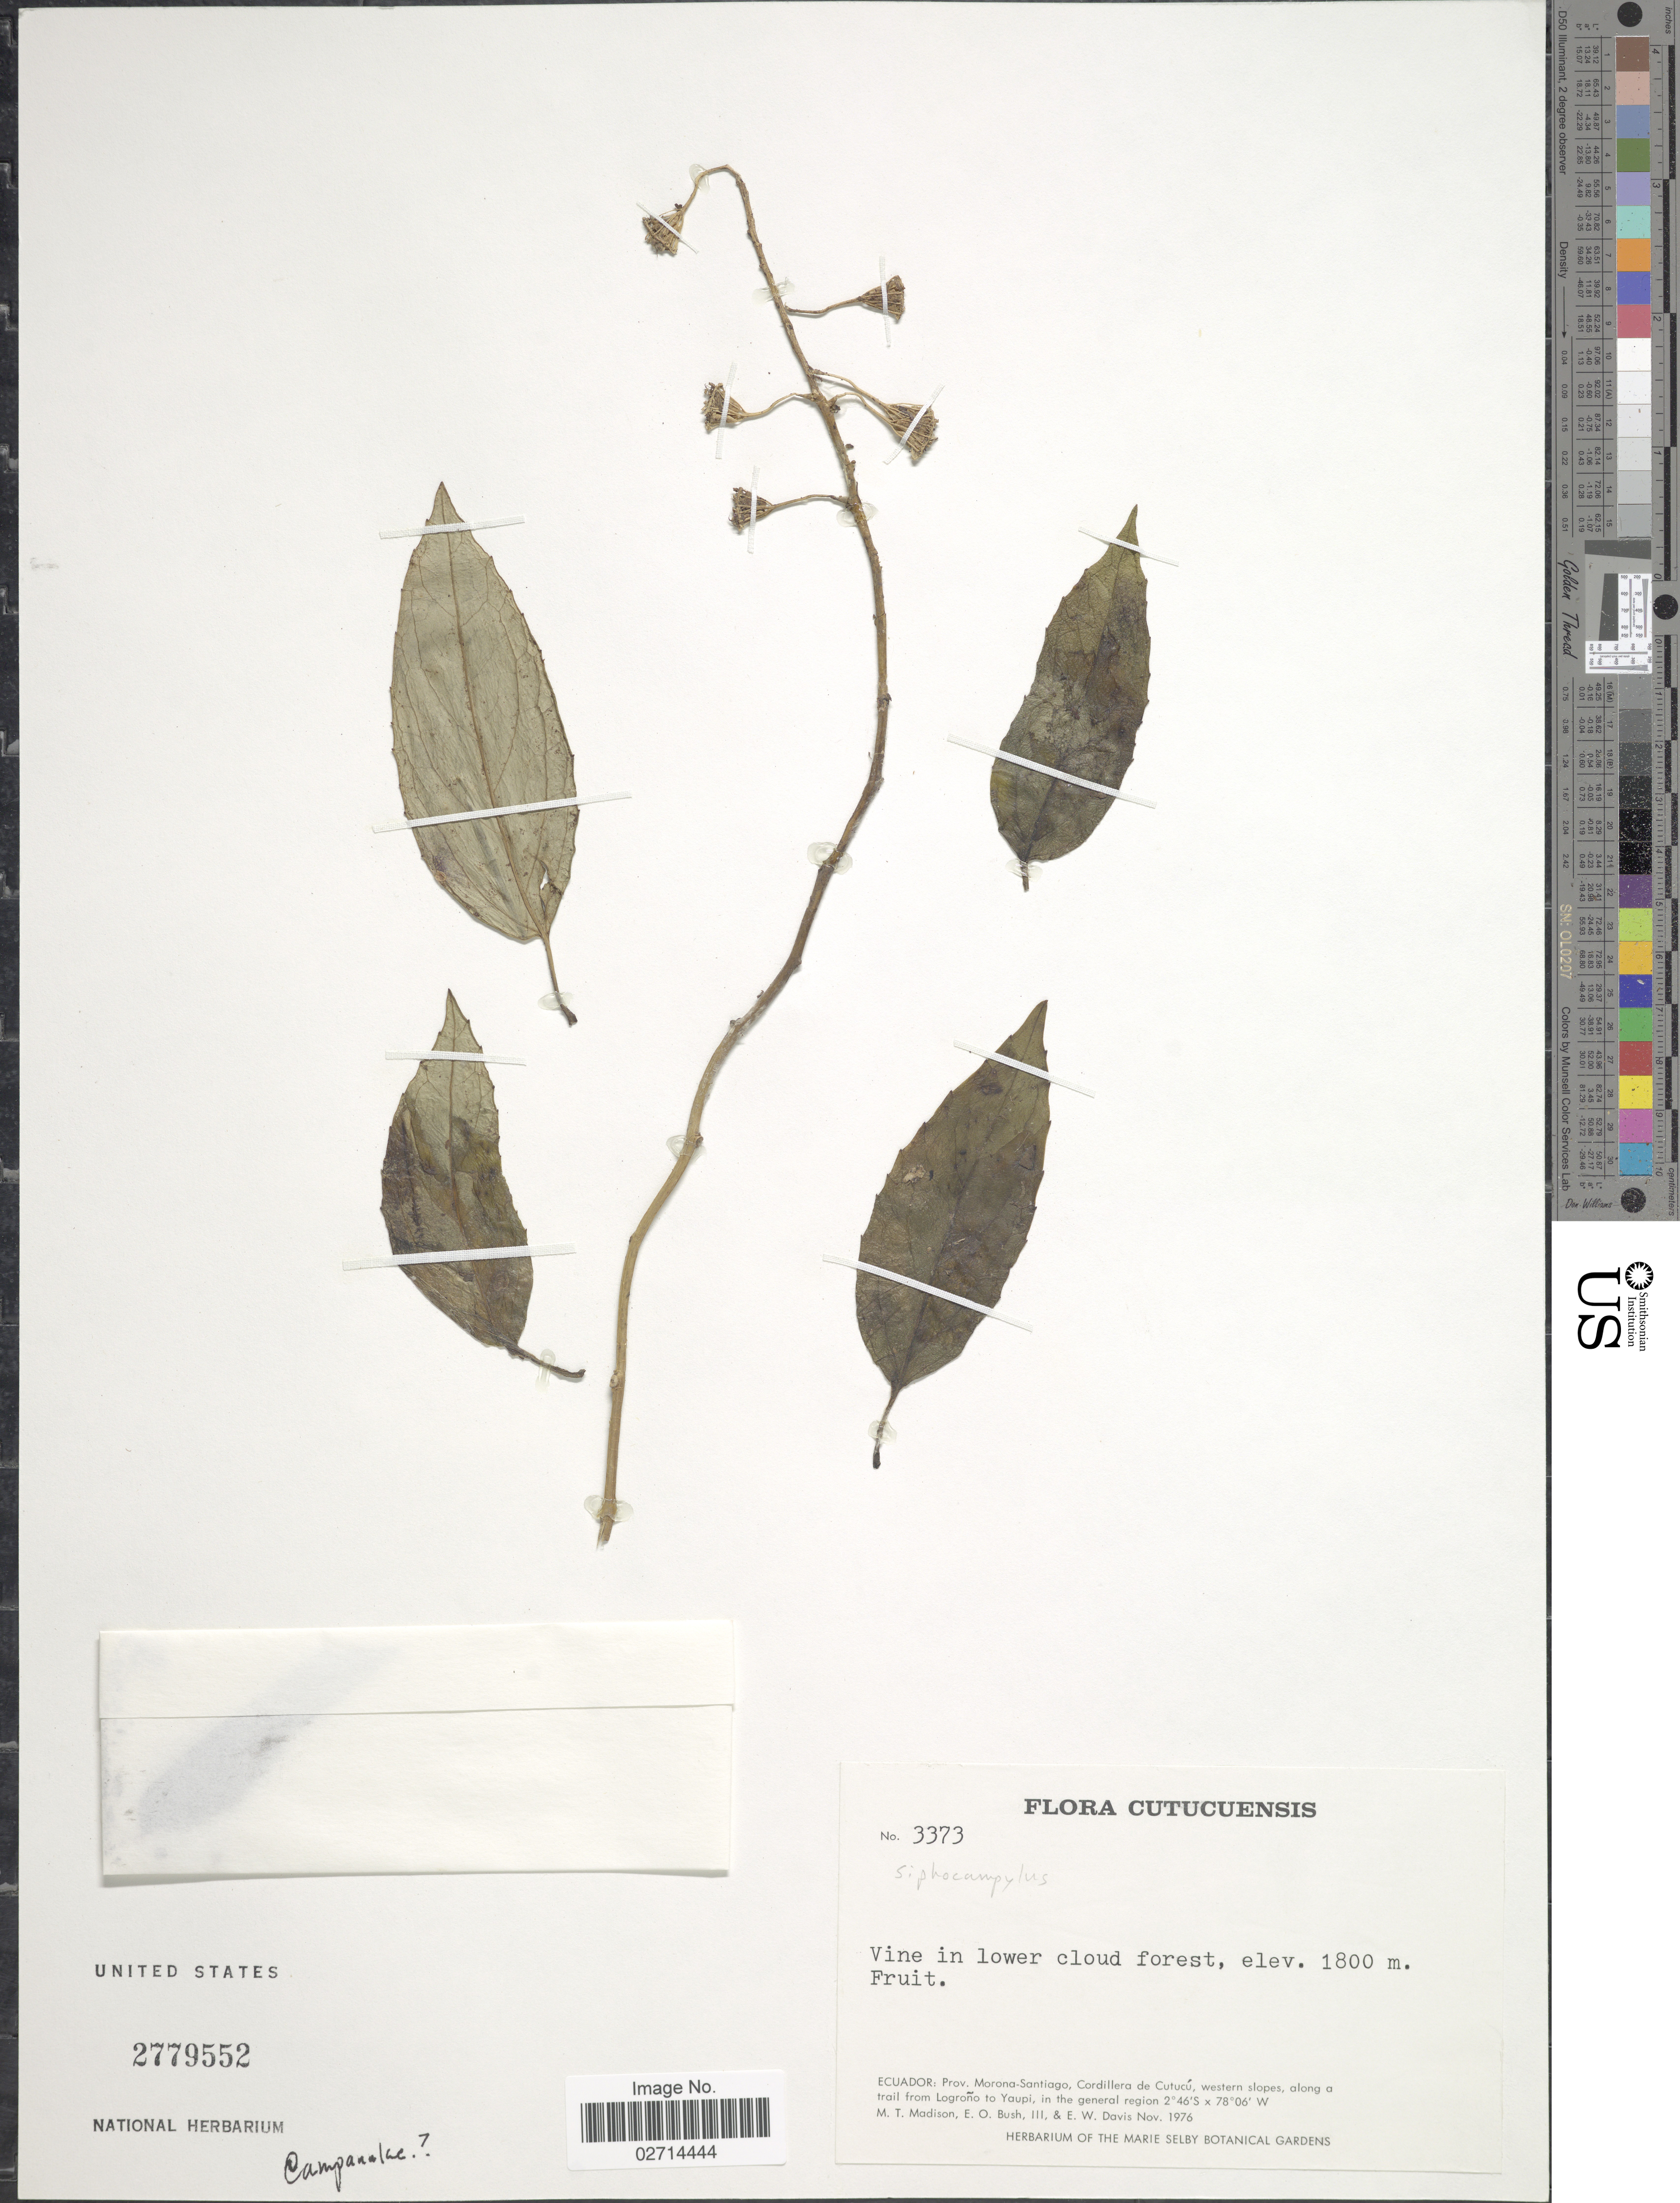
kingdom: Plantae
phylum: Tracheophyta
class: Magnoliopsida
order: Asterales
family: Campanulaceae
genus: Siphocampylus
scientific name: Siphocampylus sp.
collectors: M. T. Madison, E. O. Bush & E. W. Davis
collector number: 3373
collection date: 1976-11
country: Ecuador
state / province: Morona-Santiago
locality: Cordillera de Cutucu, western slopes, along a trail from Logrono to Yaupi, in the general region, Cutucuensis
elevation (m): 1800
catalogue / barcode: US 2779552